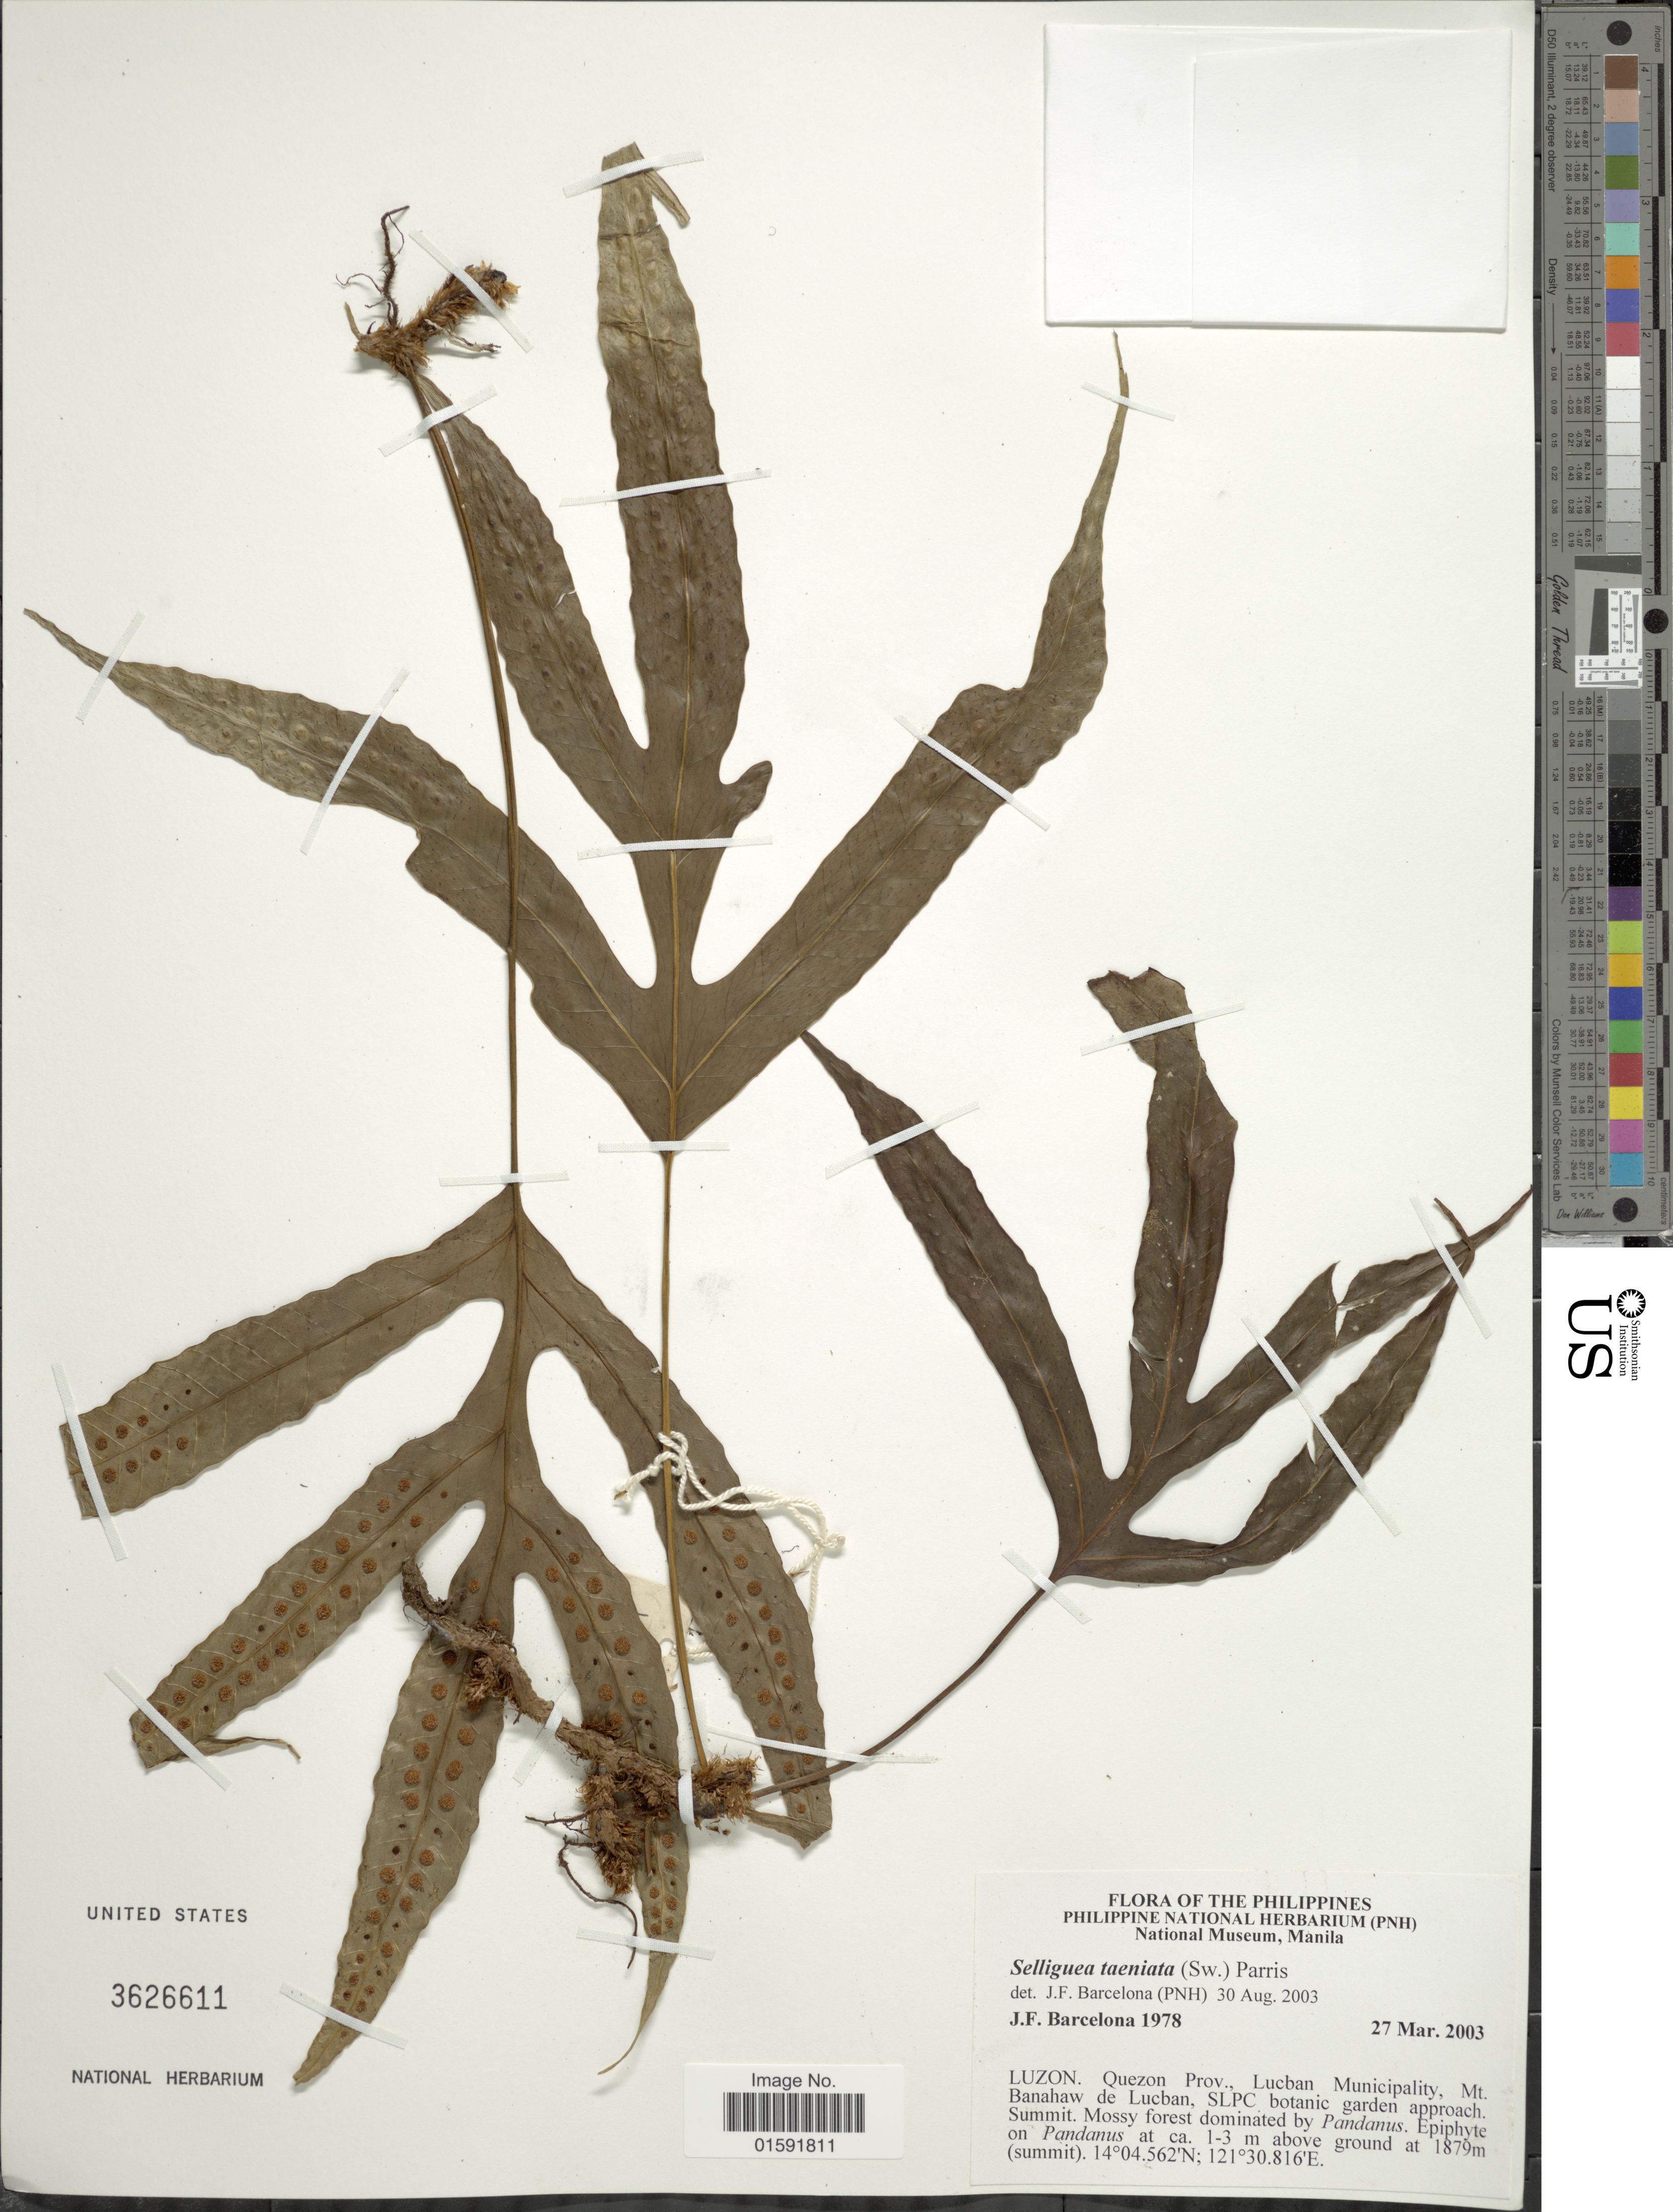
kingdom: Plantae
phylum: Tracheophyta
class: Polypodiopsida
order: Polypodiales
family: Polypodiaceae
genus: Selliguea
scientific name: Selliguea taeniata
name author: Parris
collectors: J. F. Barcelona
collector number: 1978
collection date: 2003-03-27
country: Philippines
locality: Luzon, Quezon Prov., Lucban Municipality, Mt. Banahaw de Lucban SLPC botanic garden approach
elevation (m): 1879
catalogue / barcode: US 3626611